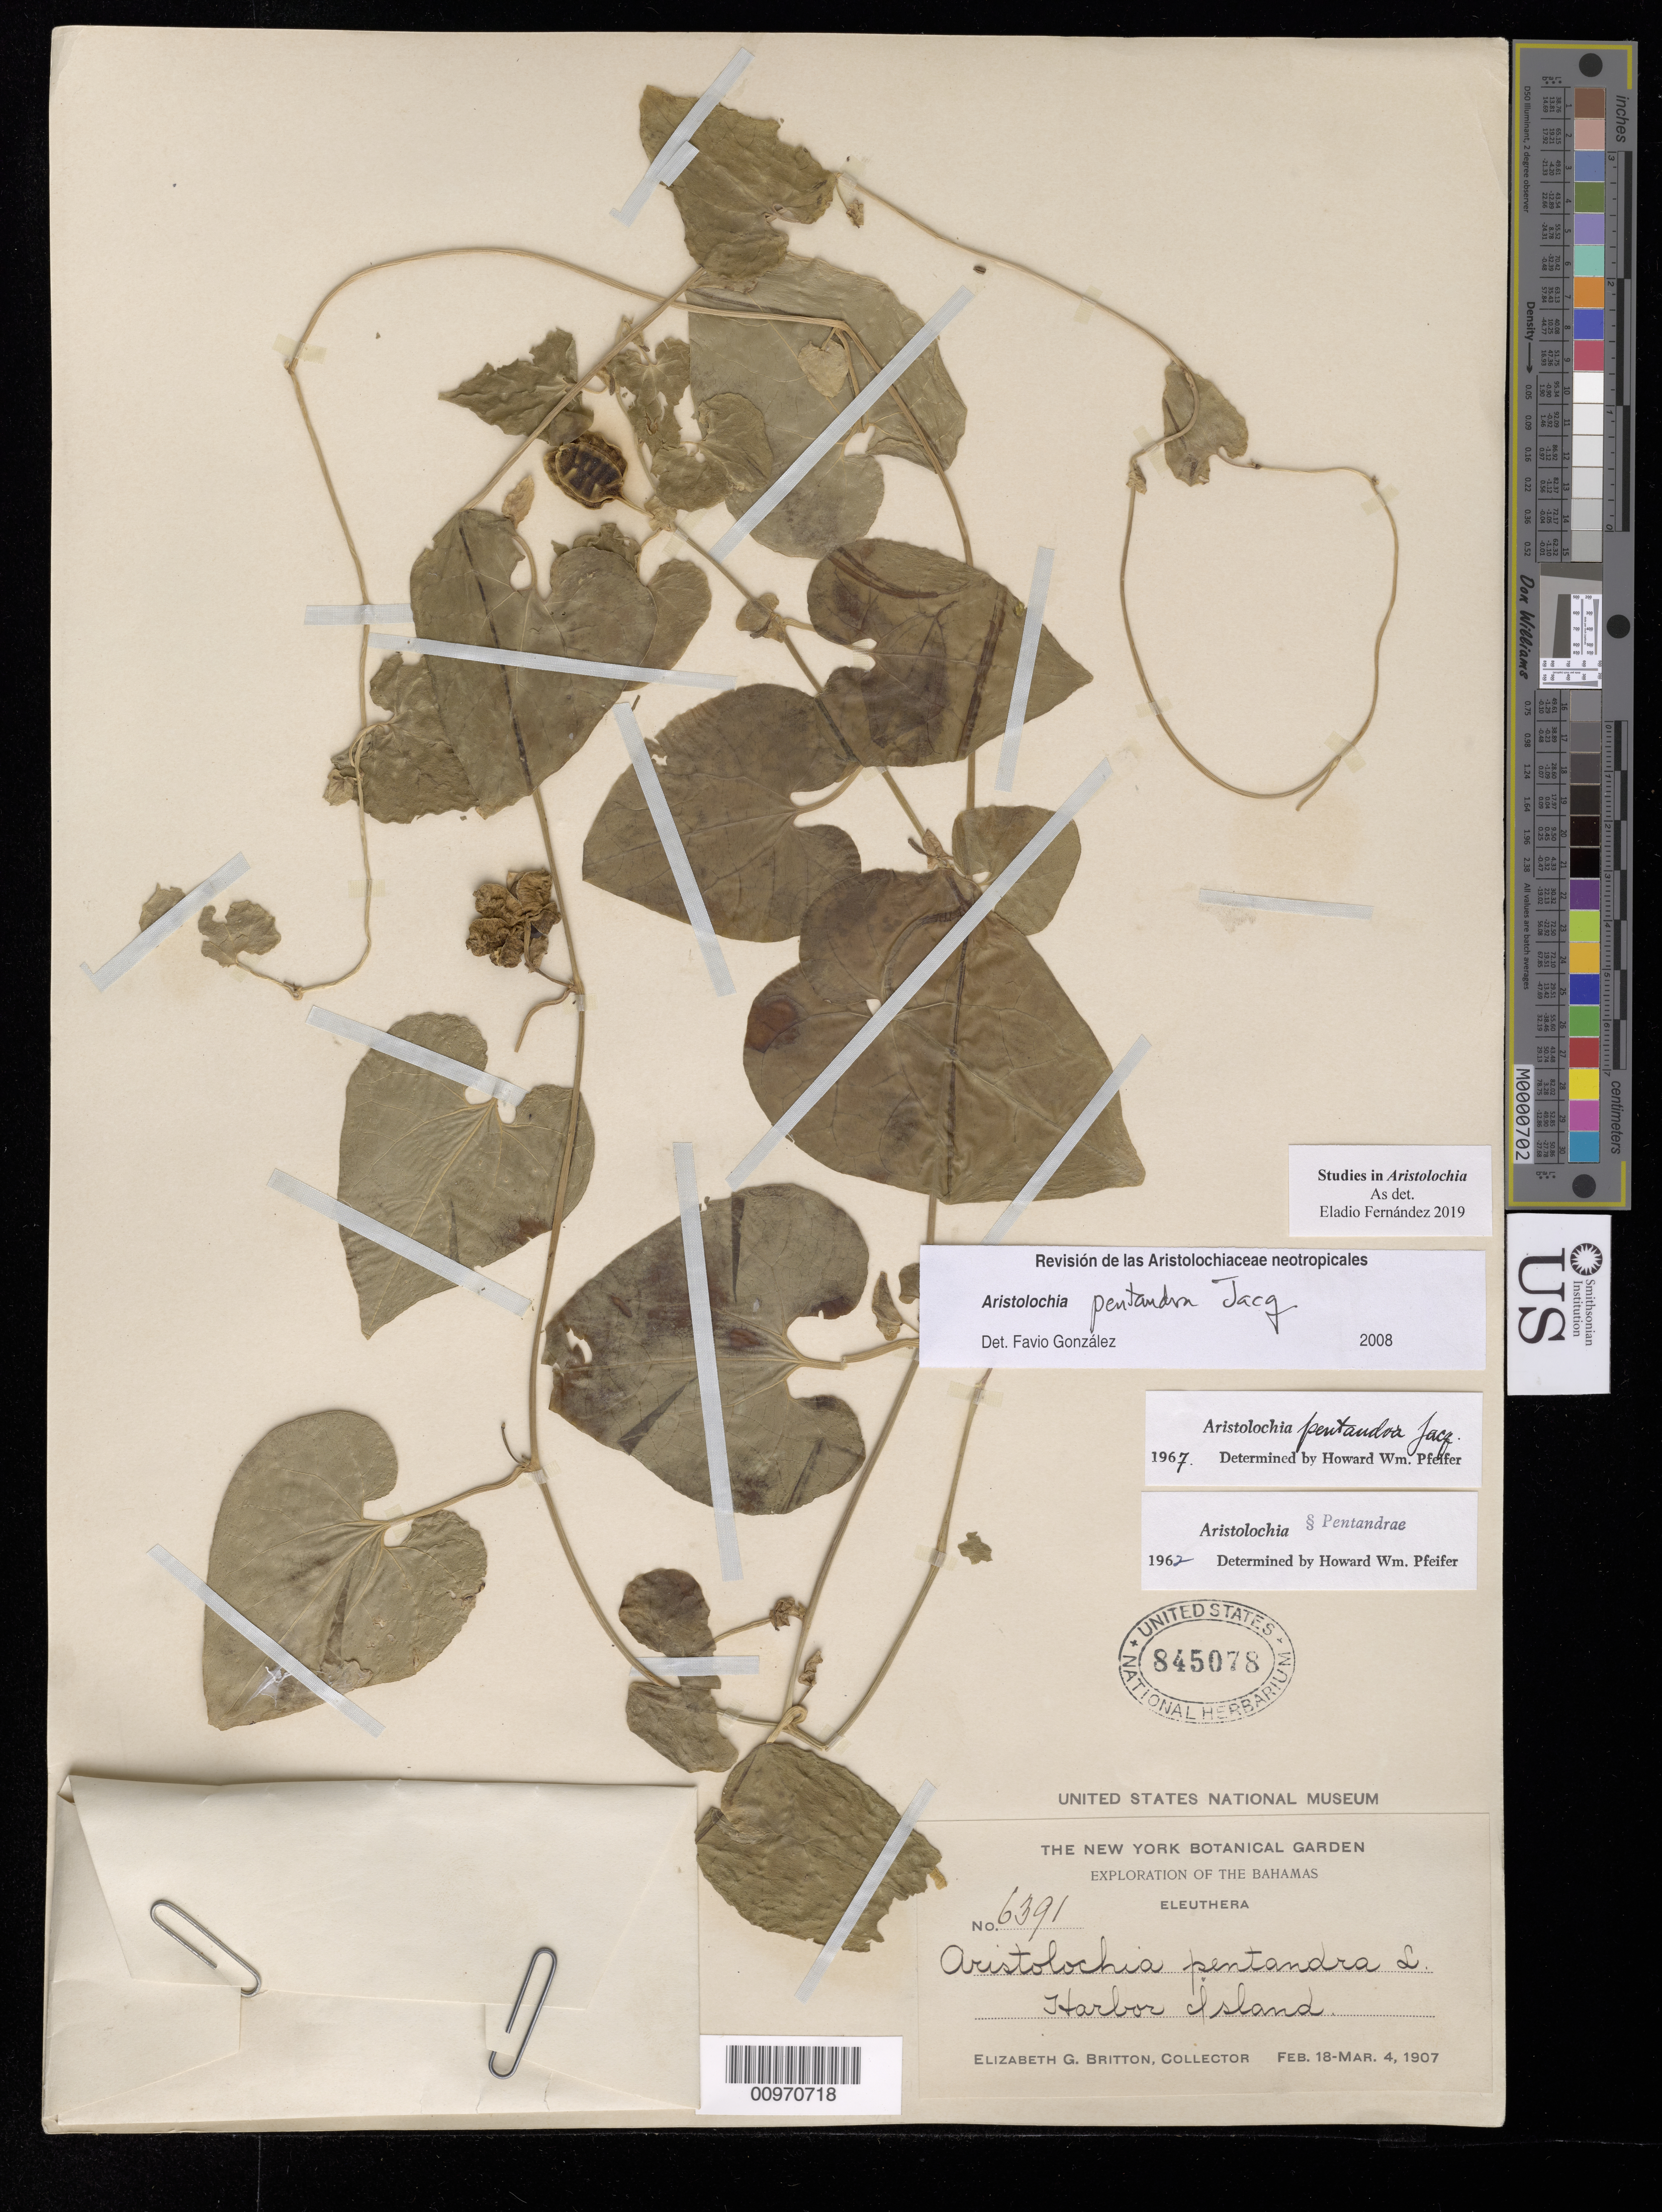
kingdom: Plantae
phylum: Tracheophyta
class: Magnoliopsida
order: Piperales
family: Aristolochiaceae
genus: Aristolochia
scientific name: Aristolochia pentandra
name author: Sessé & Moc.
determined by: González, F., (COL), Universidad Nacional de Colombia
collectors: E. G. Britton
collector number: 6391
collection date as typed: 18 Feb 1907 to 04 Mar 1907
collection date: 1907-02-18/1907-03-04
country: Bahamas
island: Eleuthera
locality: Harbor Island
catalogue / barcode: US 845078